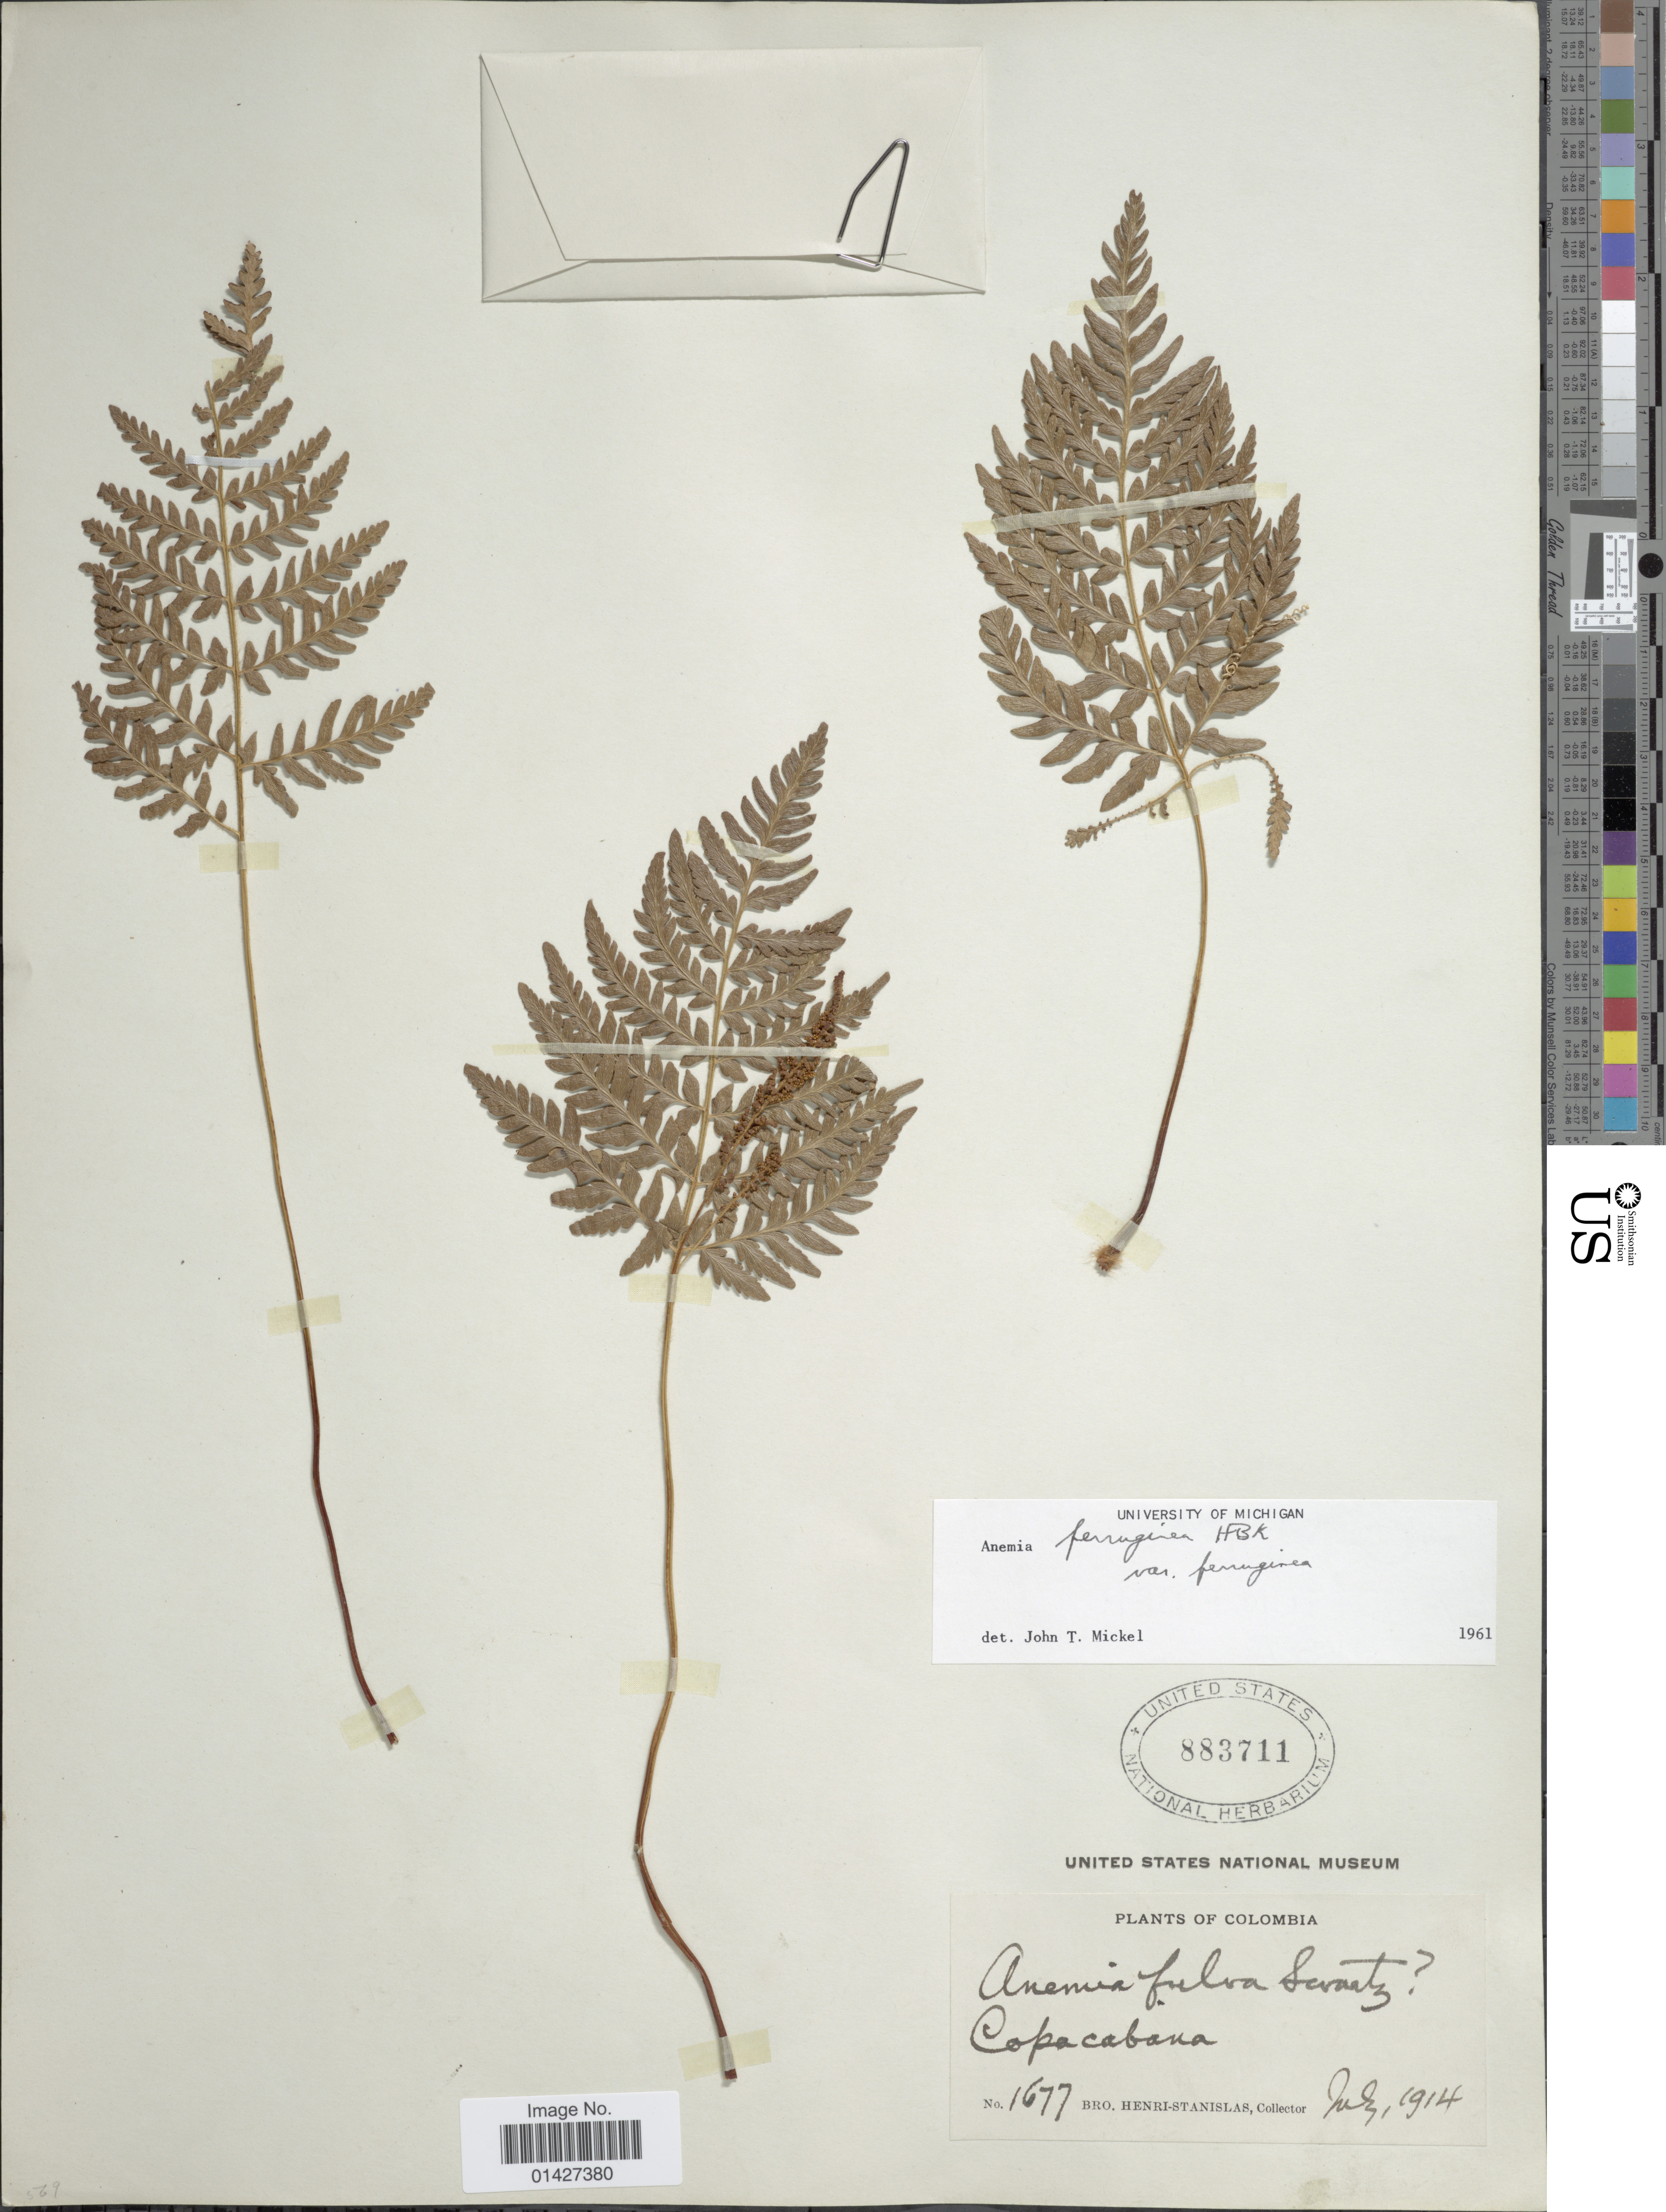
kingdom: Plantae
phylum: Tracheophyta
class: Polypodiopsida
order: Schizaeales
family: Anemiaceae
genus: Anemia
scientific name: Anemia ferruginea var. ferruginea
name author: Kunth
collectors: Henri-Stanislas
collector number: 1677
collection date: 1914-07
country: Colombia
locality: Copacabana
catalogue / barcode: US 883711